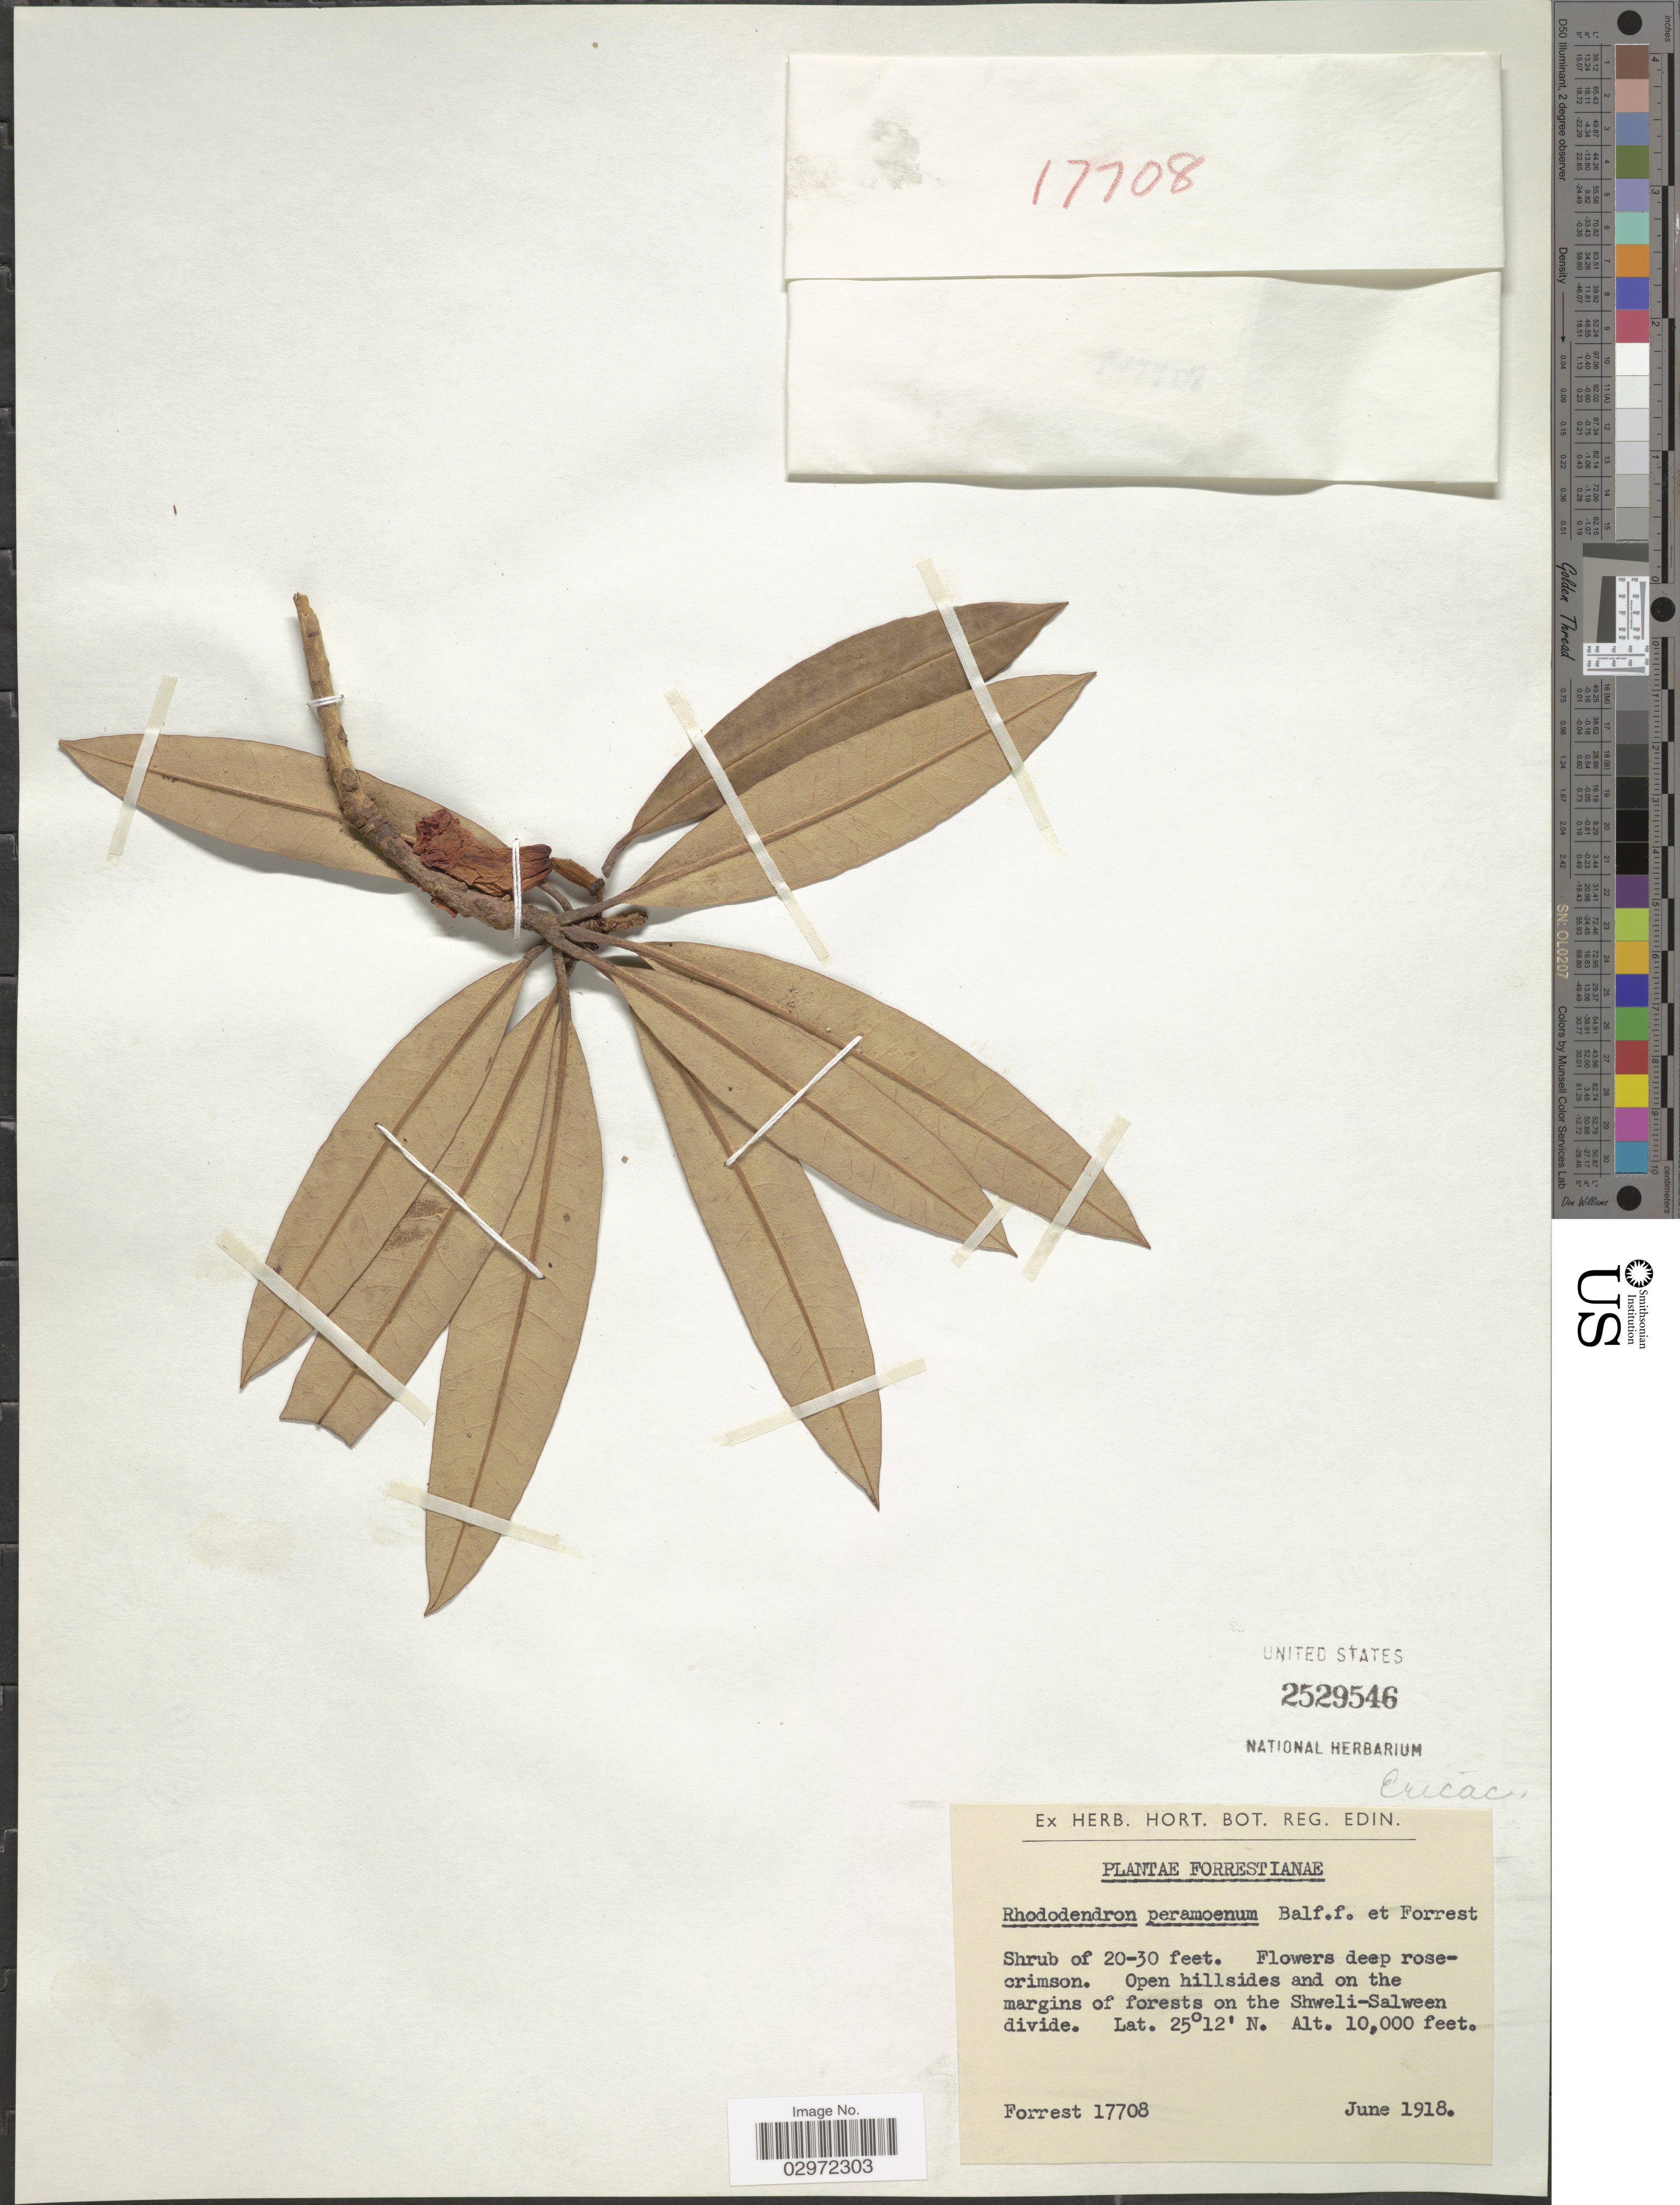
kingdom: Plantae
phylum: Tracheophyta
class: Magnoliopsida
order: Ericales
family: Ericaceae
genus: Rhododendron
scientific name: Rhododendron peramoenum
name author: Balf. f. & Forrest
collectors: -. Forrest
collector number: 17708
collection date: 1918-06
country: China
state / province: Yunnan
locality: Open hillsides and on the margins of forests on the Shweli-Salween divide.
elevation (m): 3048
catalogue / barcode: US 2529546